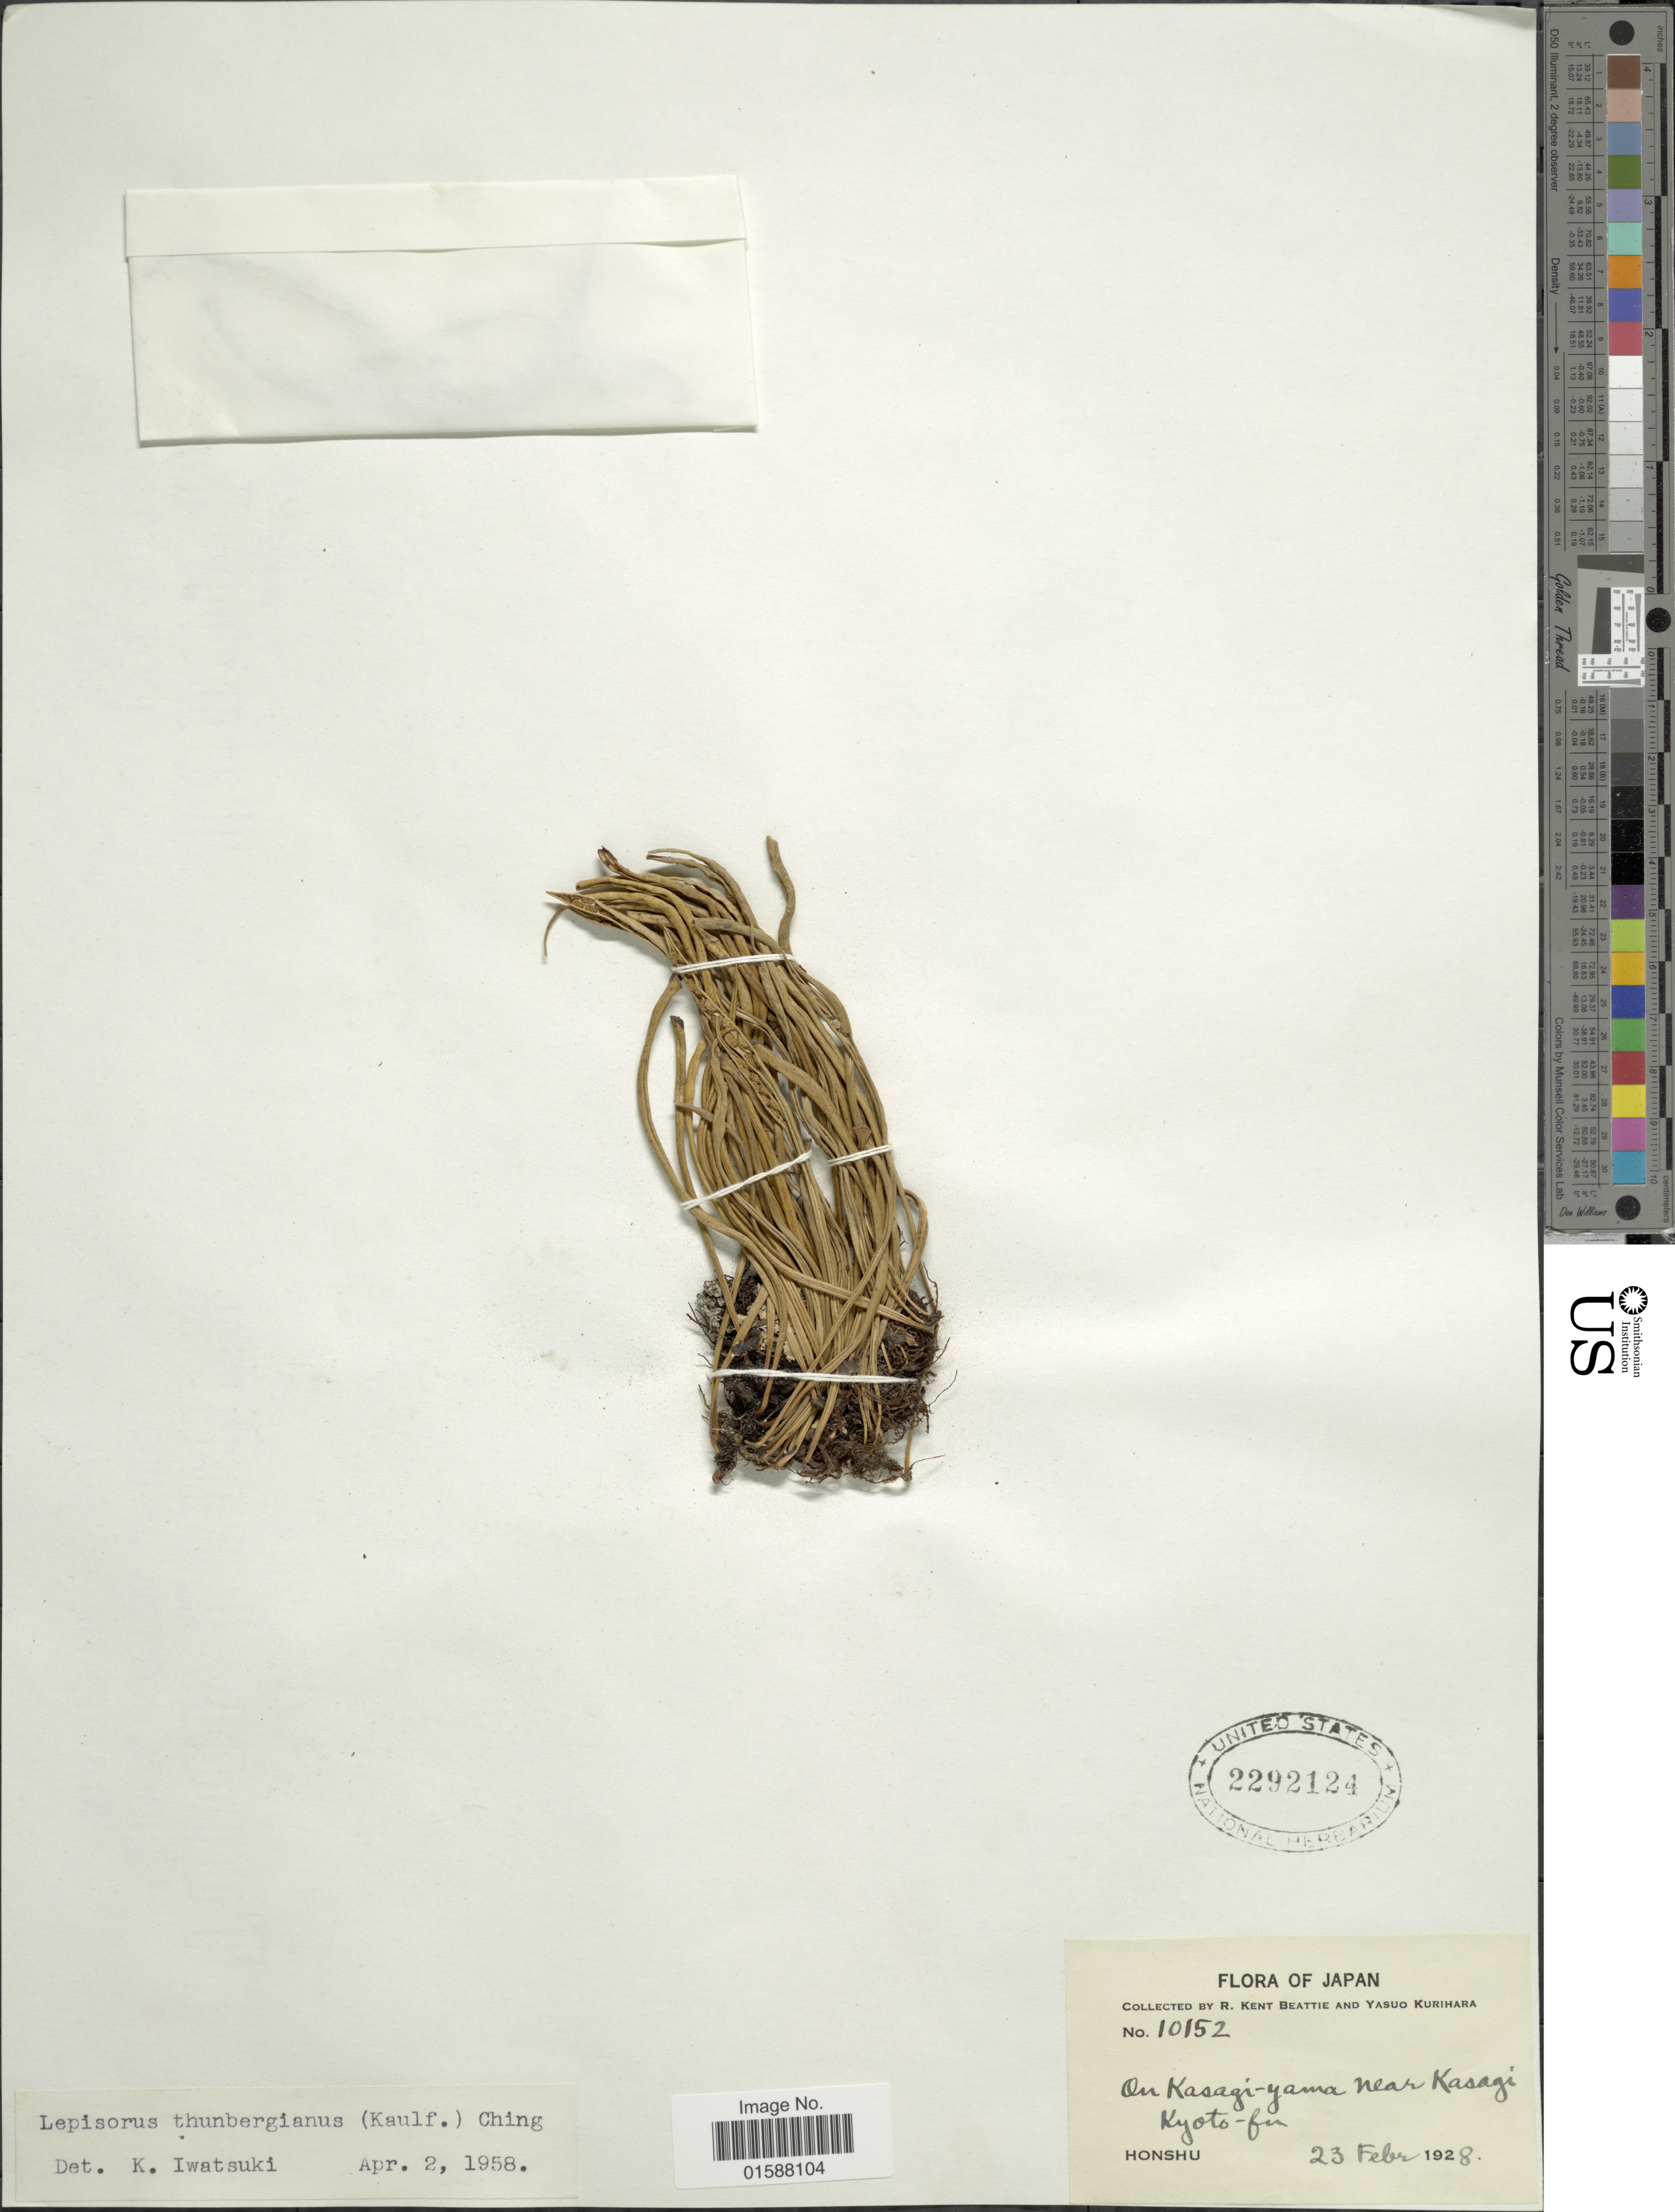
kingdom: Plantae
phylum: Tracheophyta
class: Polypodiopsida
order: Polypodiales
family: Polypodiaceae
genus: Lepisorus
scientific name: Lepisorus thunbergianus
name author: (Kaulf.) Ching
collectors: R. K. Beattie & Y. Kurihara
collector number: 10152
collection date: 1928-02-23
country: Japan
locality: On Kasagi-yama near Kasagi Kyoto-fu. Honshu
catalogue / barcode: US 2292124